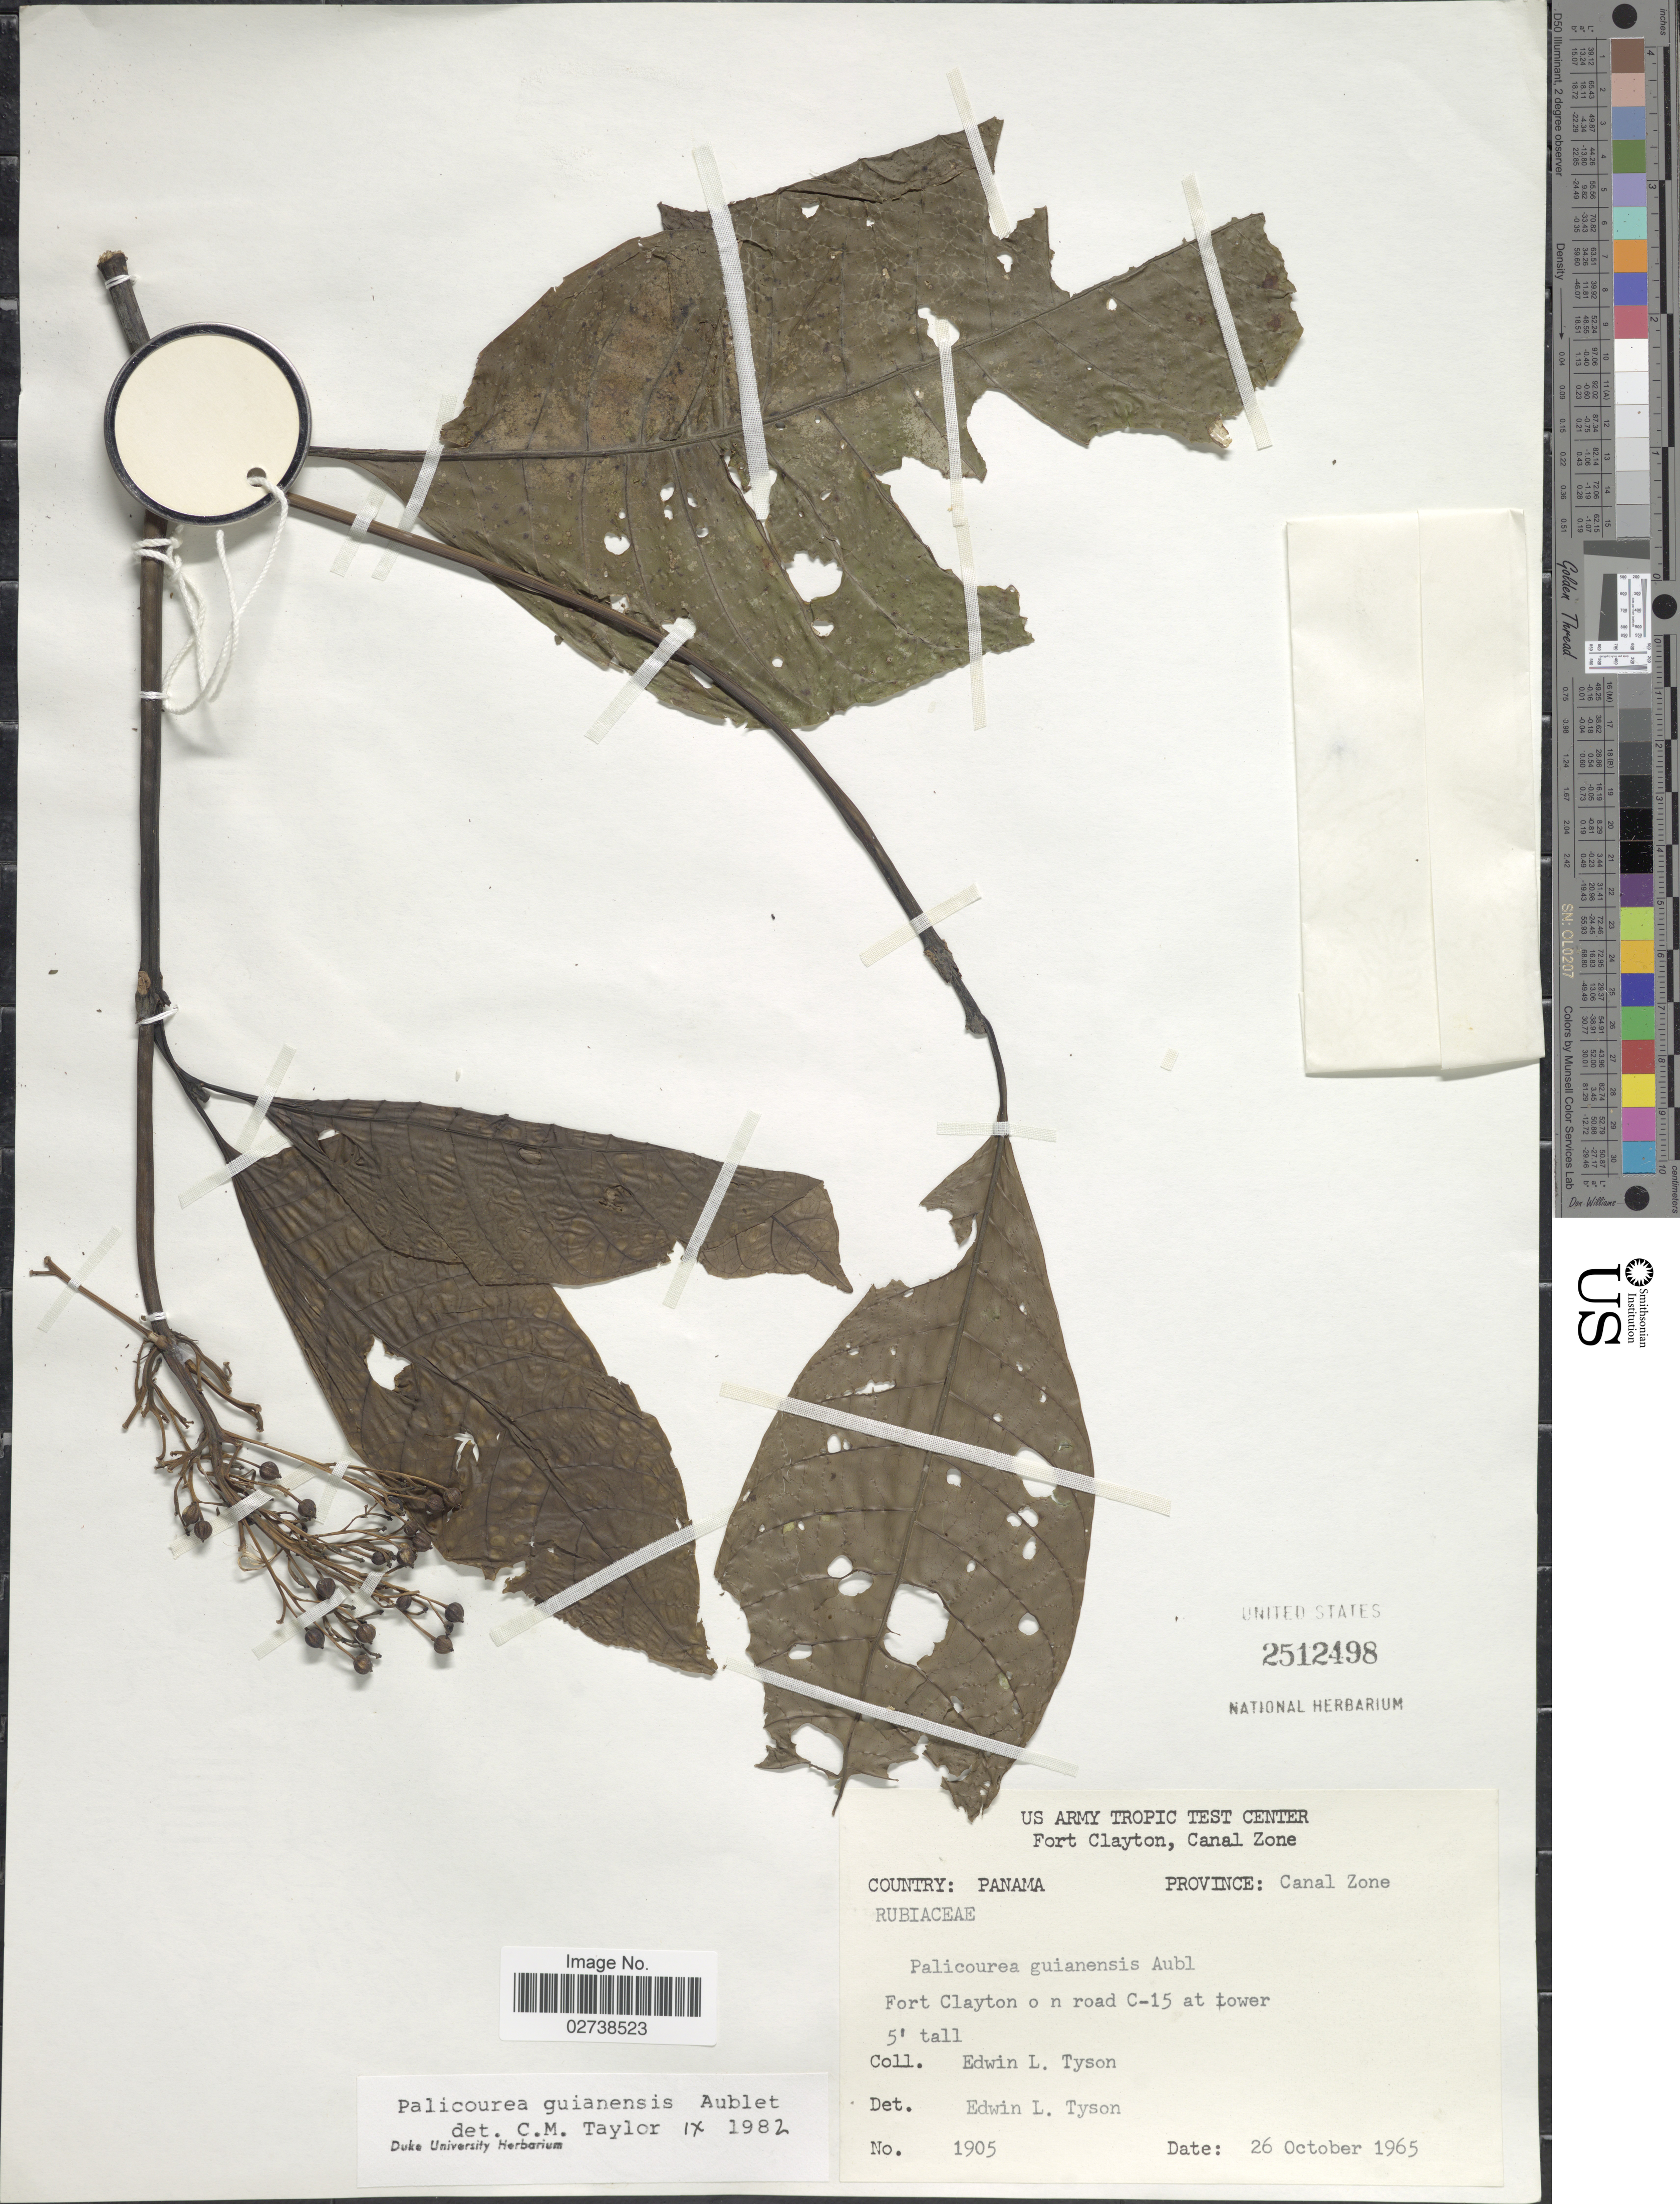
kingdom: Plantae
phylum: Tracheophyta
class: Magnoliopsida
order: Gentianales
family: Rubiaceae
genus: Palicourea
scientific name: Palicourea guianensis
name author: Aubl.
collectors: E. L. Tyson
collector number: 1905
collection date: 1965-10-26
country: Panama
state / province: Colón / Panamá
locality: Province: Canal Zone, Fort Clayton on road C-15 at tower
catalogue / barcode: US 2512498